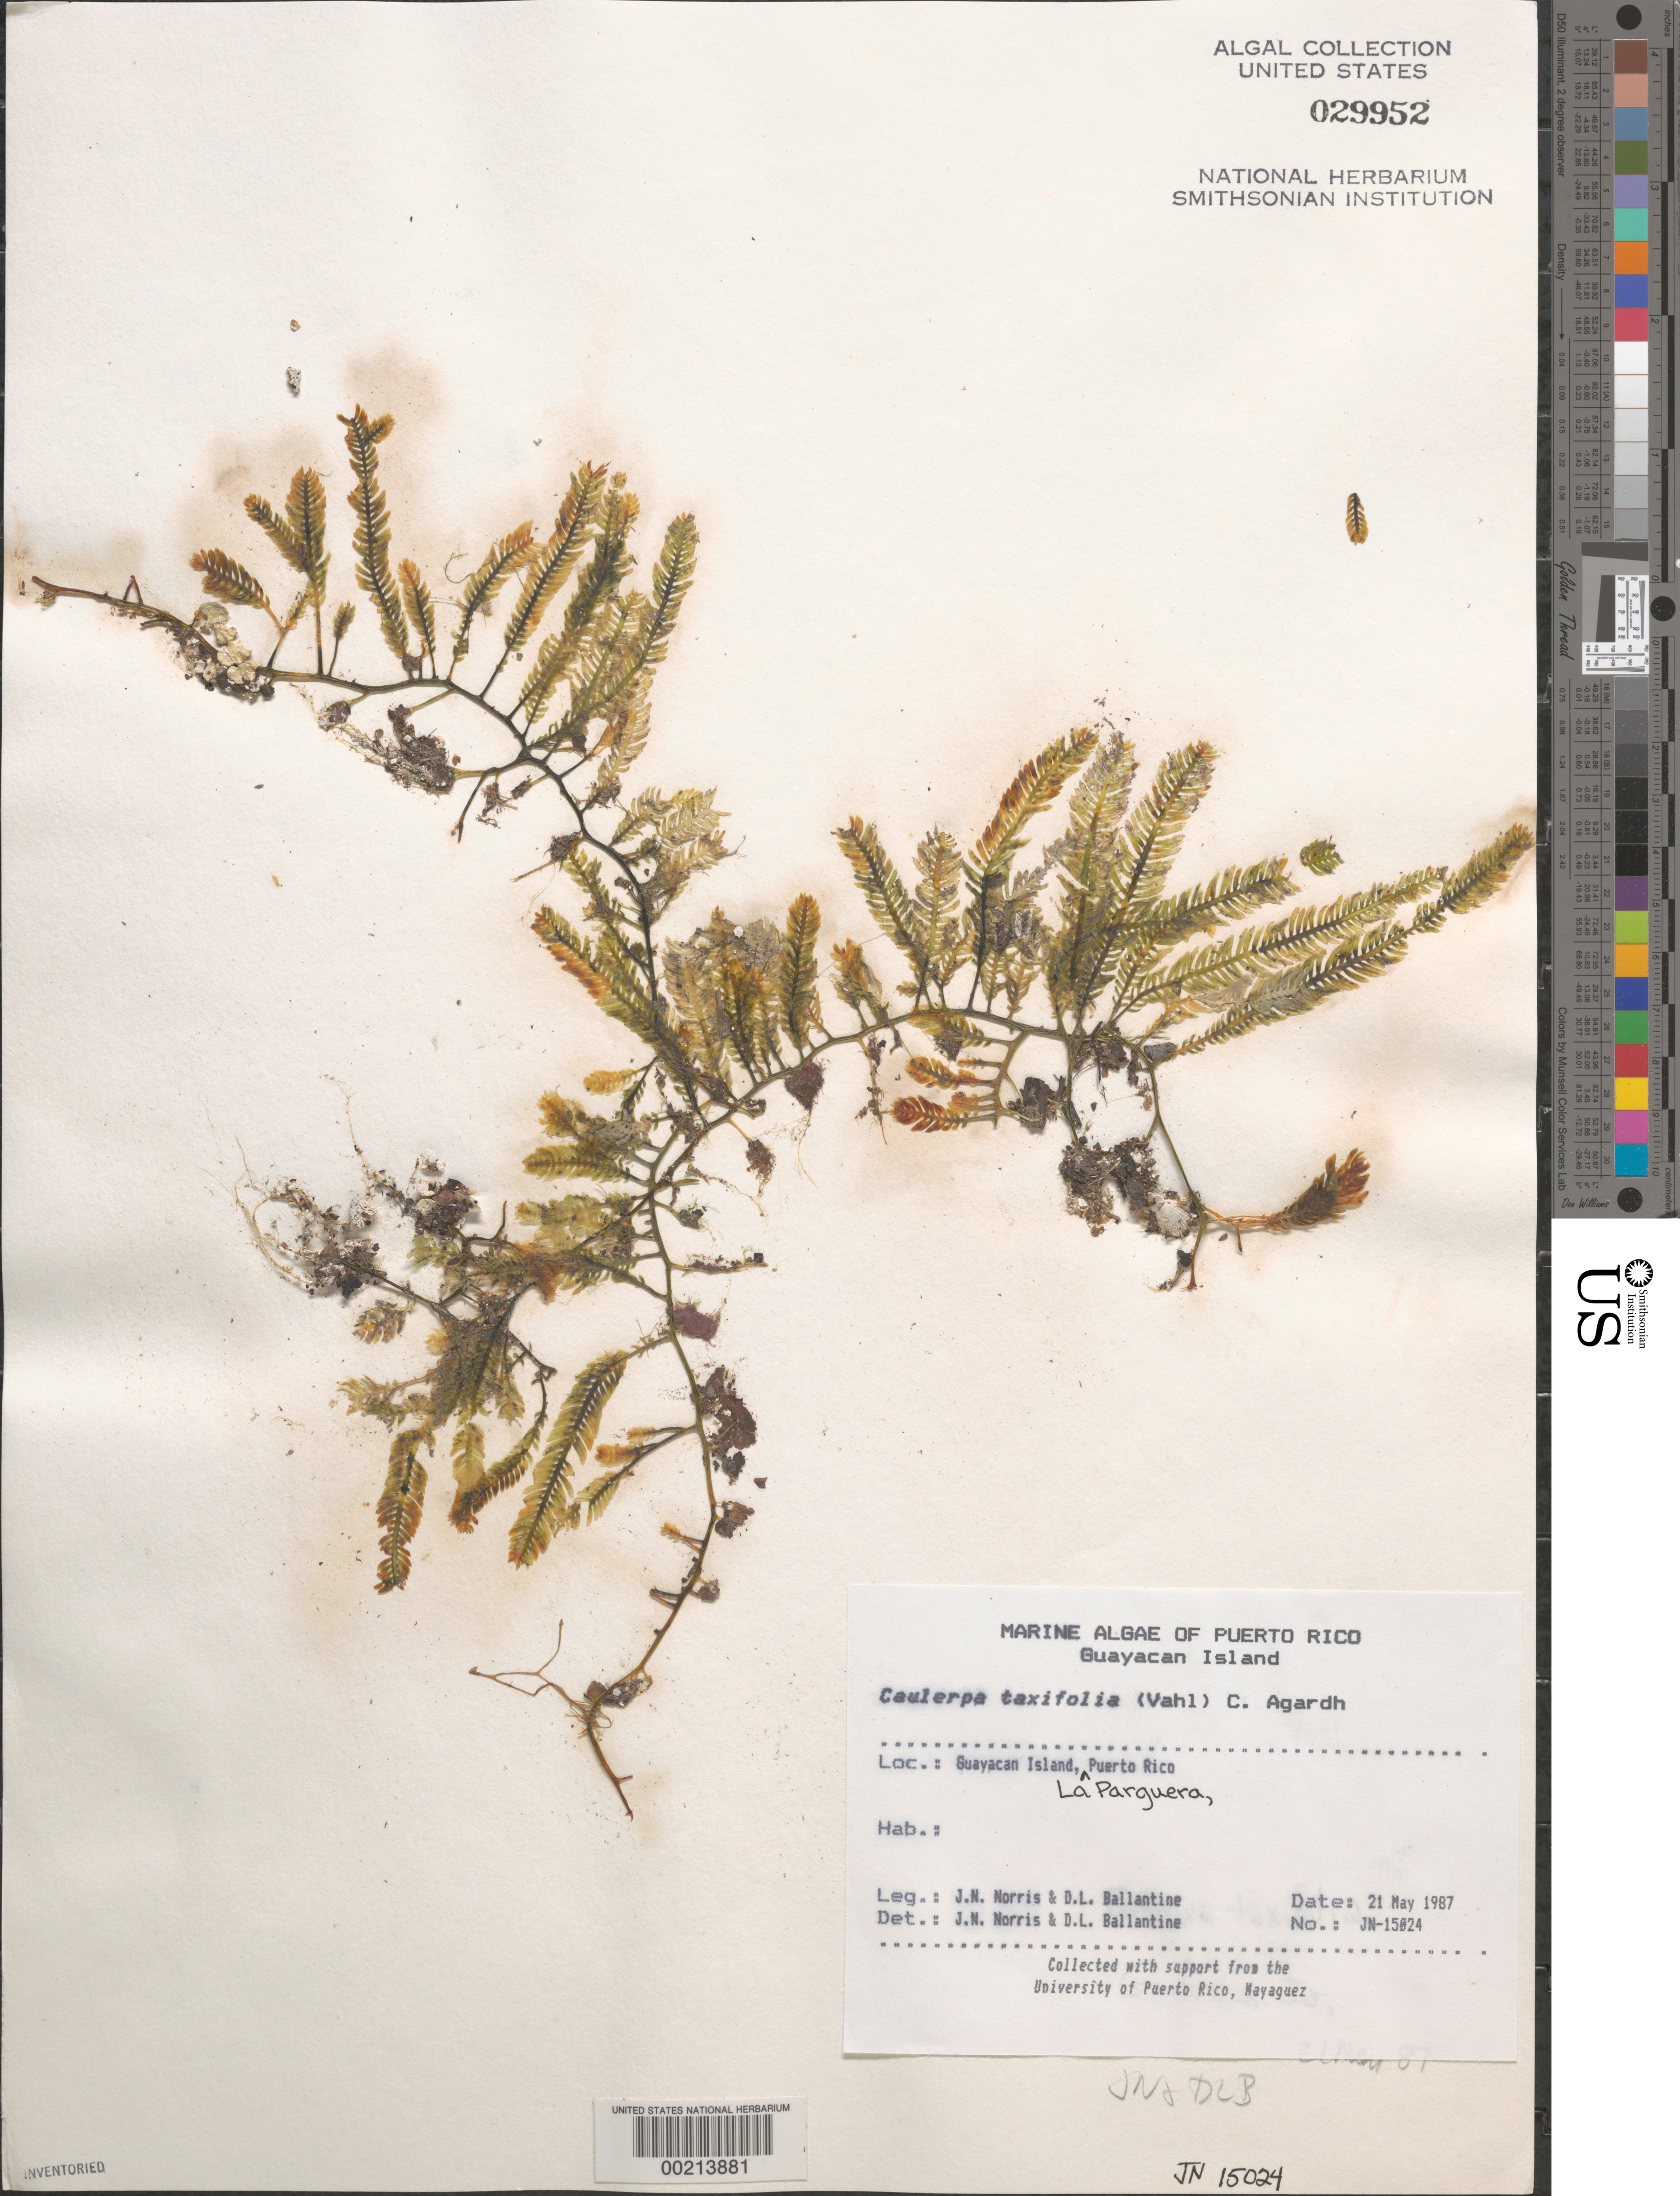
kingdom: Plantae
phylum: Chlorophyta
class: Ulvophyceae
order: Bryopsidales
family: Caulerpaceae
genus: Caulerpa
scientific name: Caulerpa taxifolia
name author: (M. Vahl) C. Agardh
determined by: Norris, J. N.; Ballantine, D. L.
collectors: J. N. Norris & D.L. Ballantine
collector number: JN-15024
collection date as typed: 21 May 1987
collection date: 1987-05-21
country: Puerto Rico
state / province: Lajas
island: Guayacan Island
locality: La Parguera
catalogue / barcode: US 29952